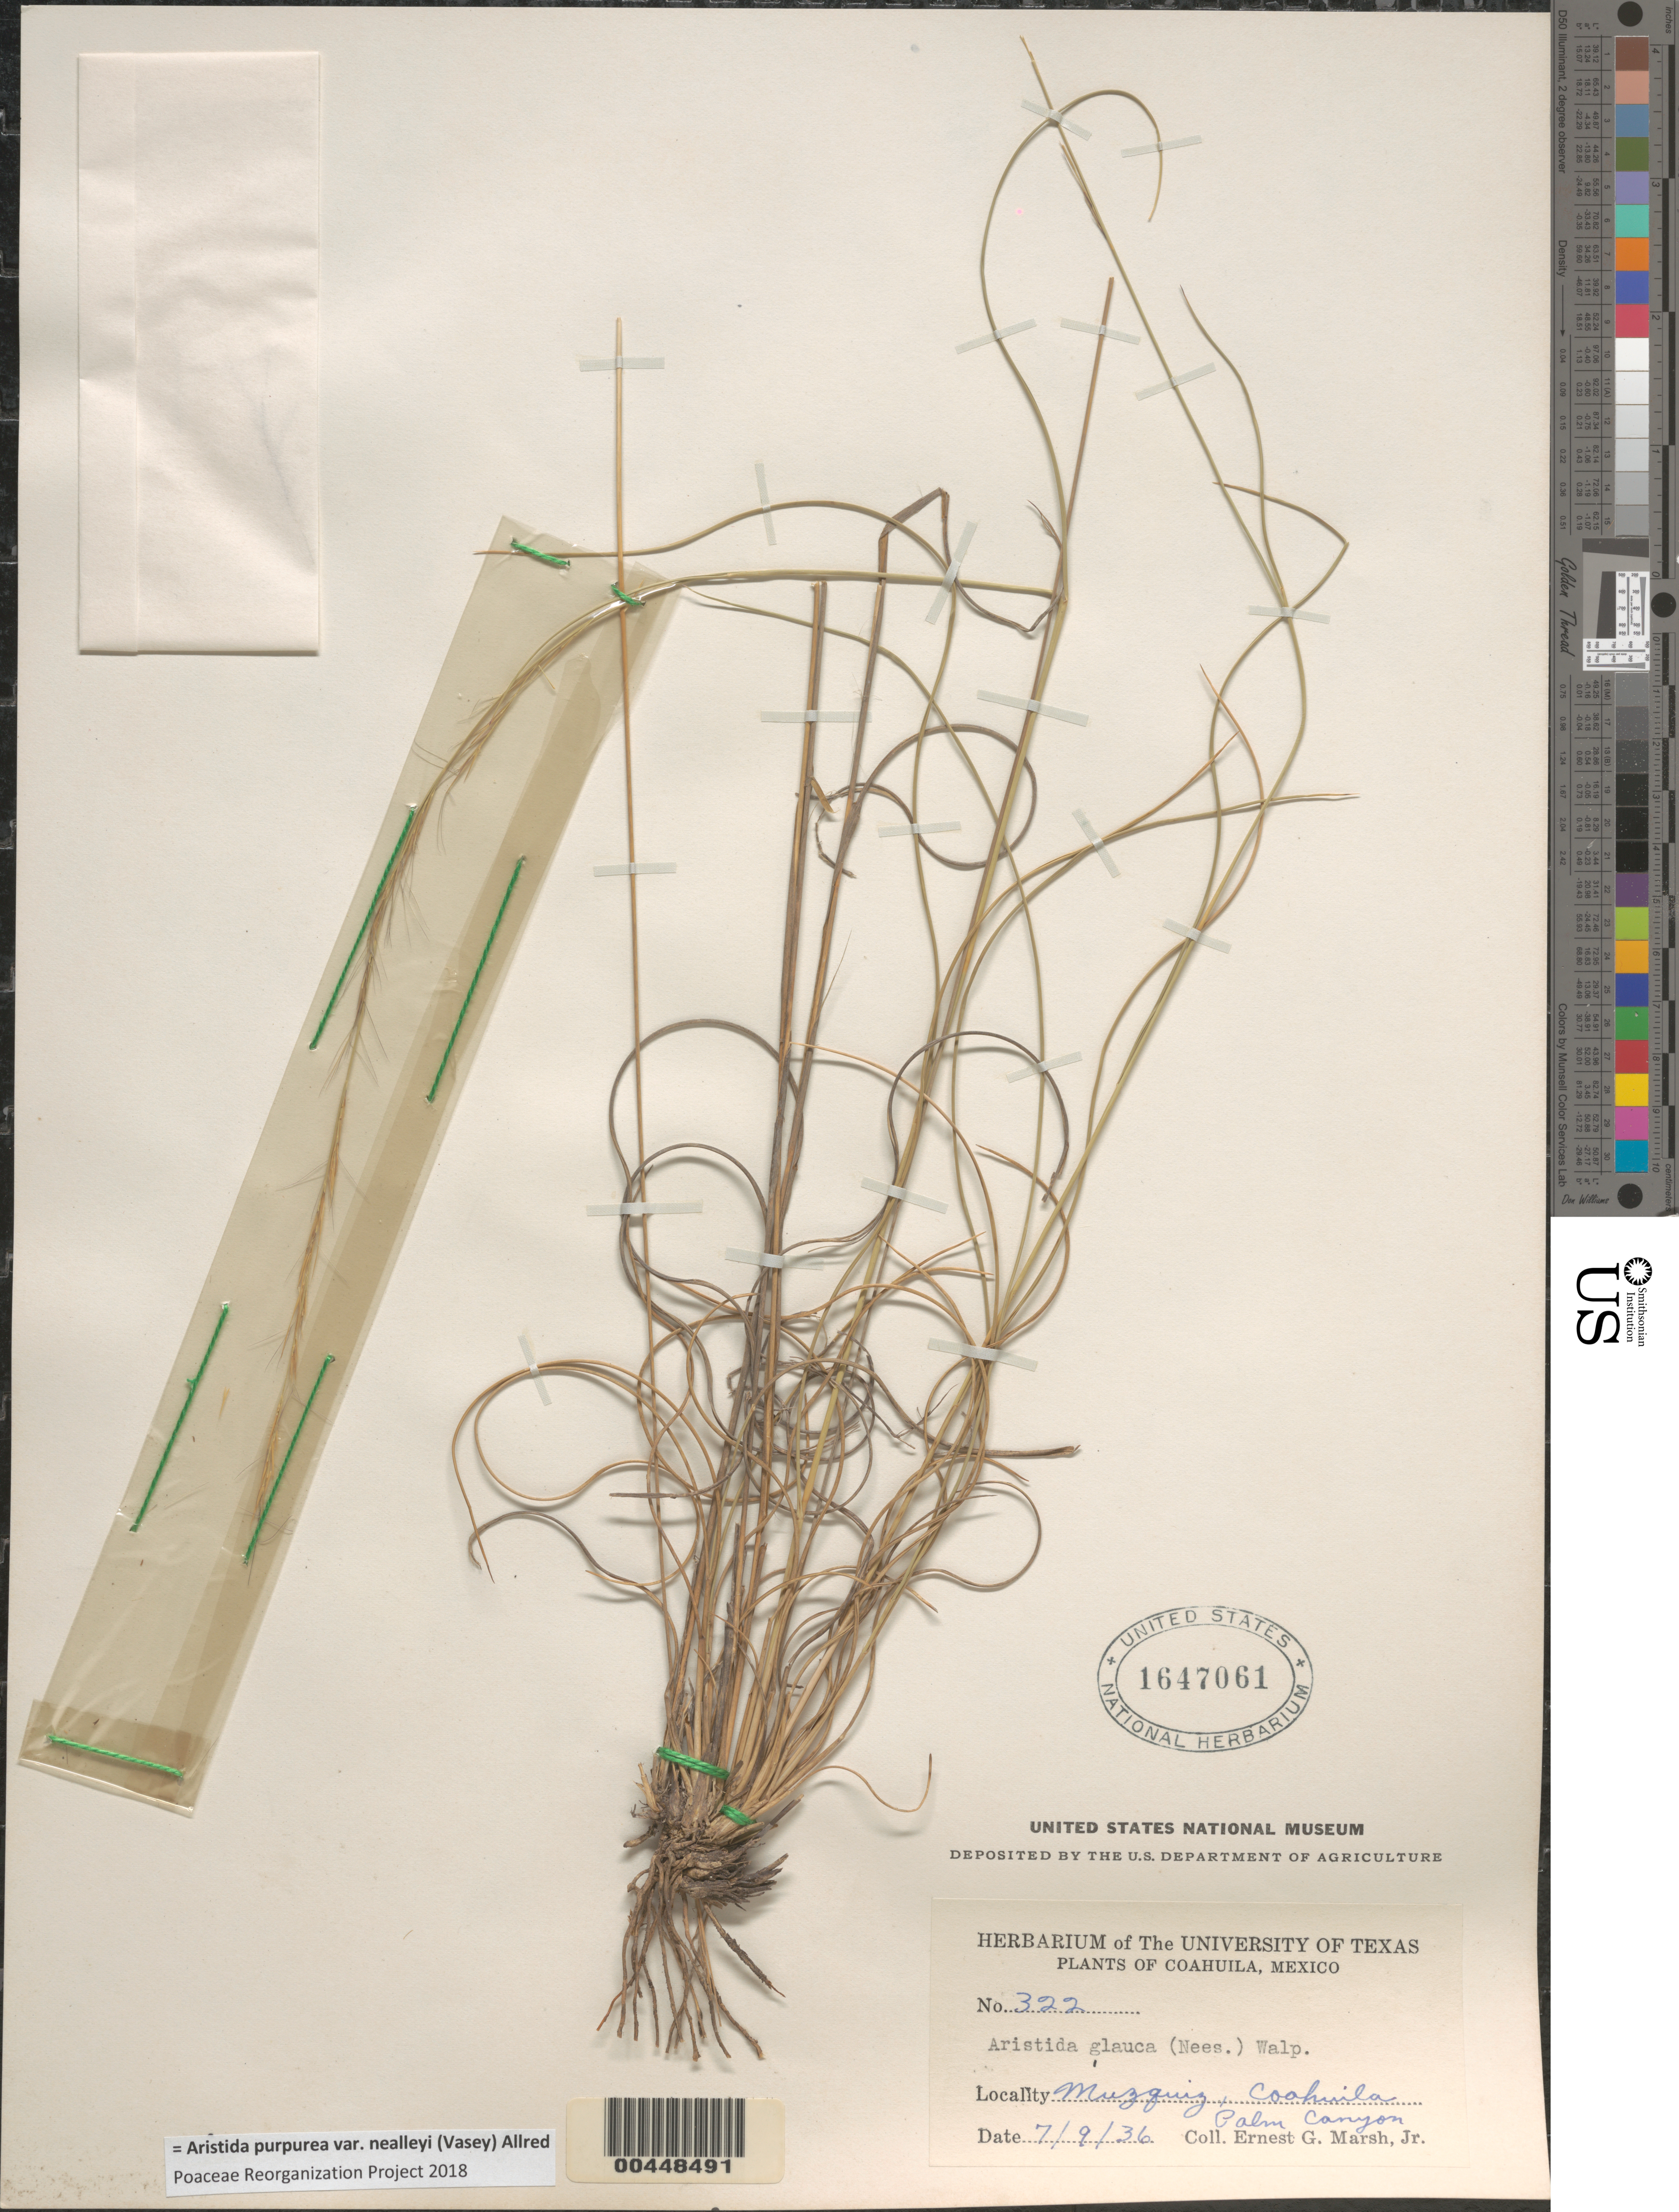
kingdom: Plantae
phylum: Tracheophyta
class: Liliopsida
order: Poales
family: Poaceae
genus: Aristida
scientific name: Aristida purpurea var. nealleyi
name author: (Vasey) Allred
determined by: Poaceae Reorganization Project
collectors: E. G. Marsh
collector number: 322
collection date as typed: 9 Jul 1936 or 7 Sep 1936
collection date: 1936-07-09 or 1936-09-07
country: Mexico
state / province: Coahuila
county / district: Múzquiz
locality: Coahuila Palm Canyon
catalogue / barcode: US 1647061